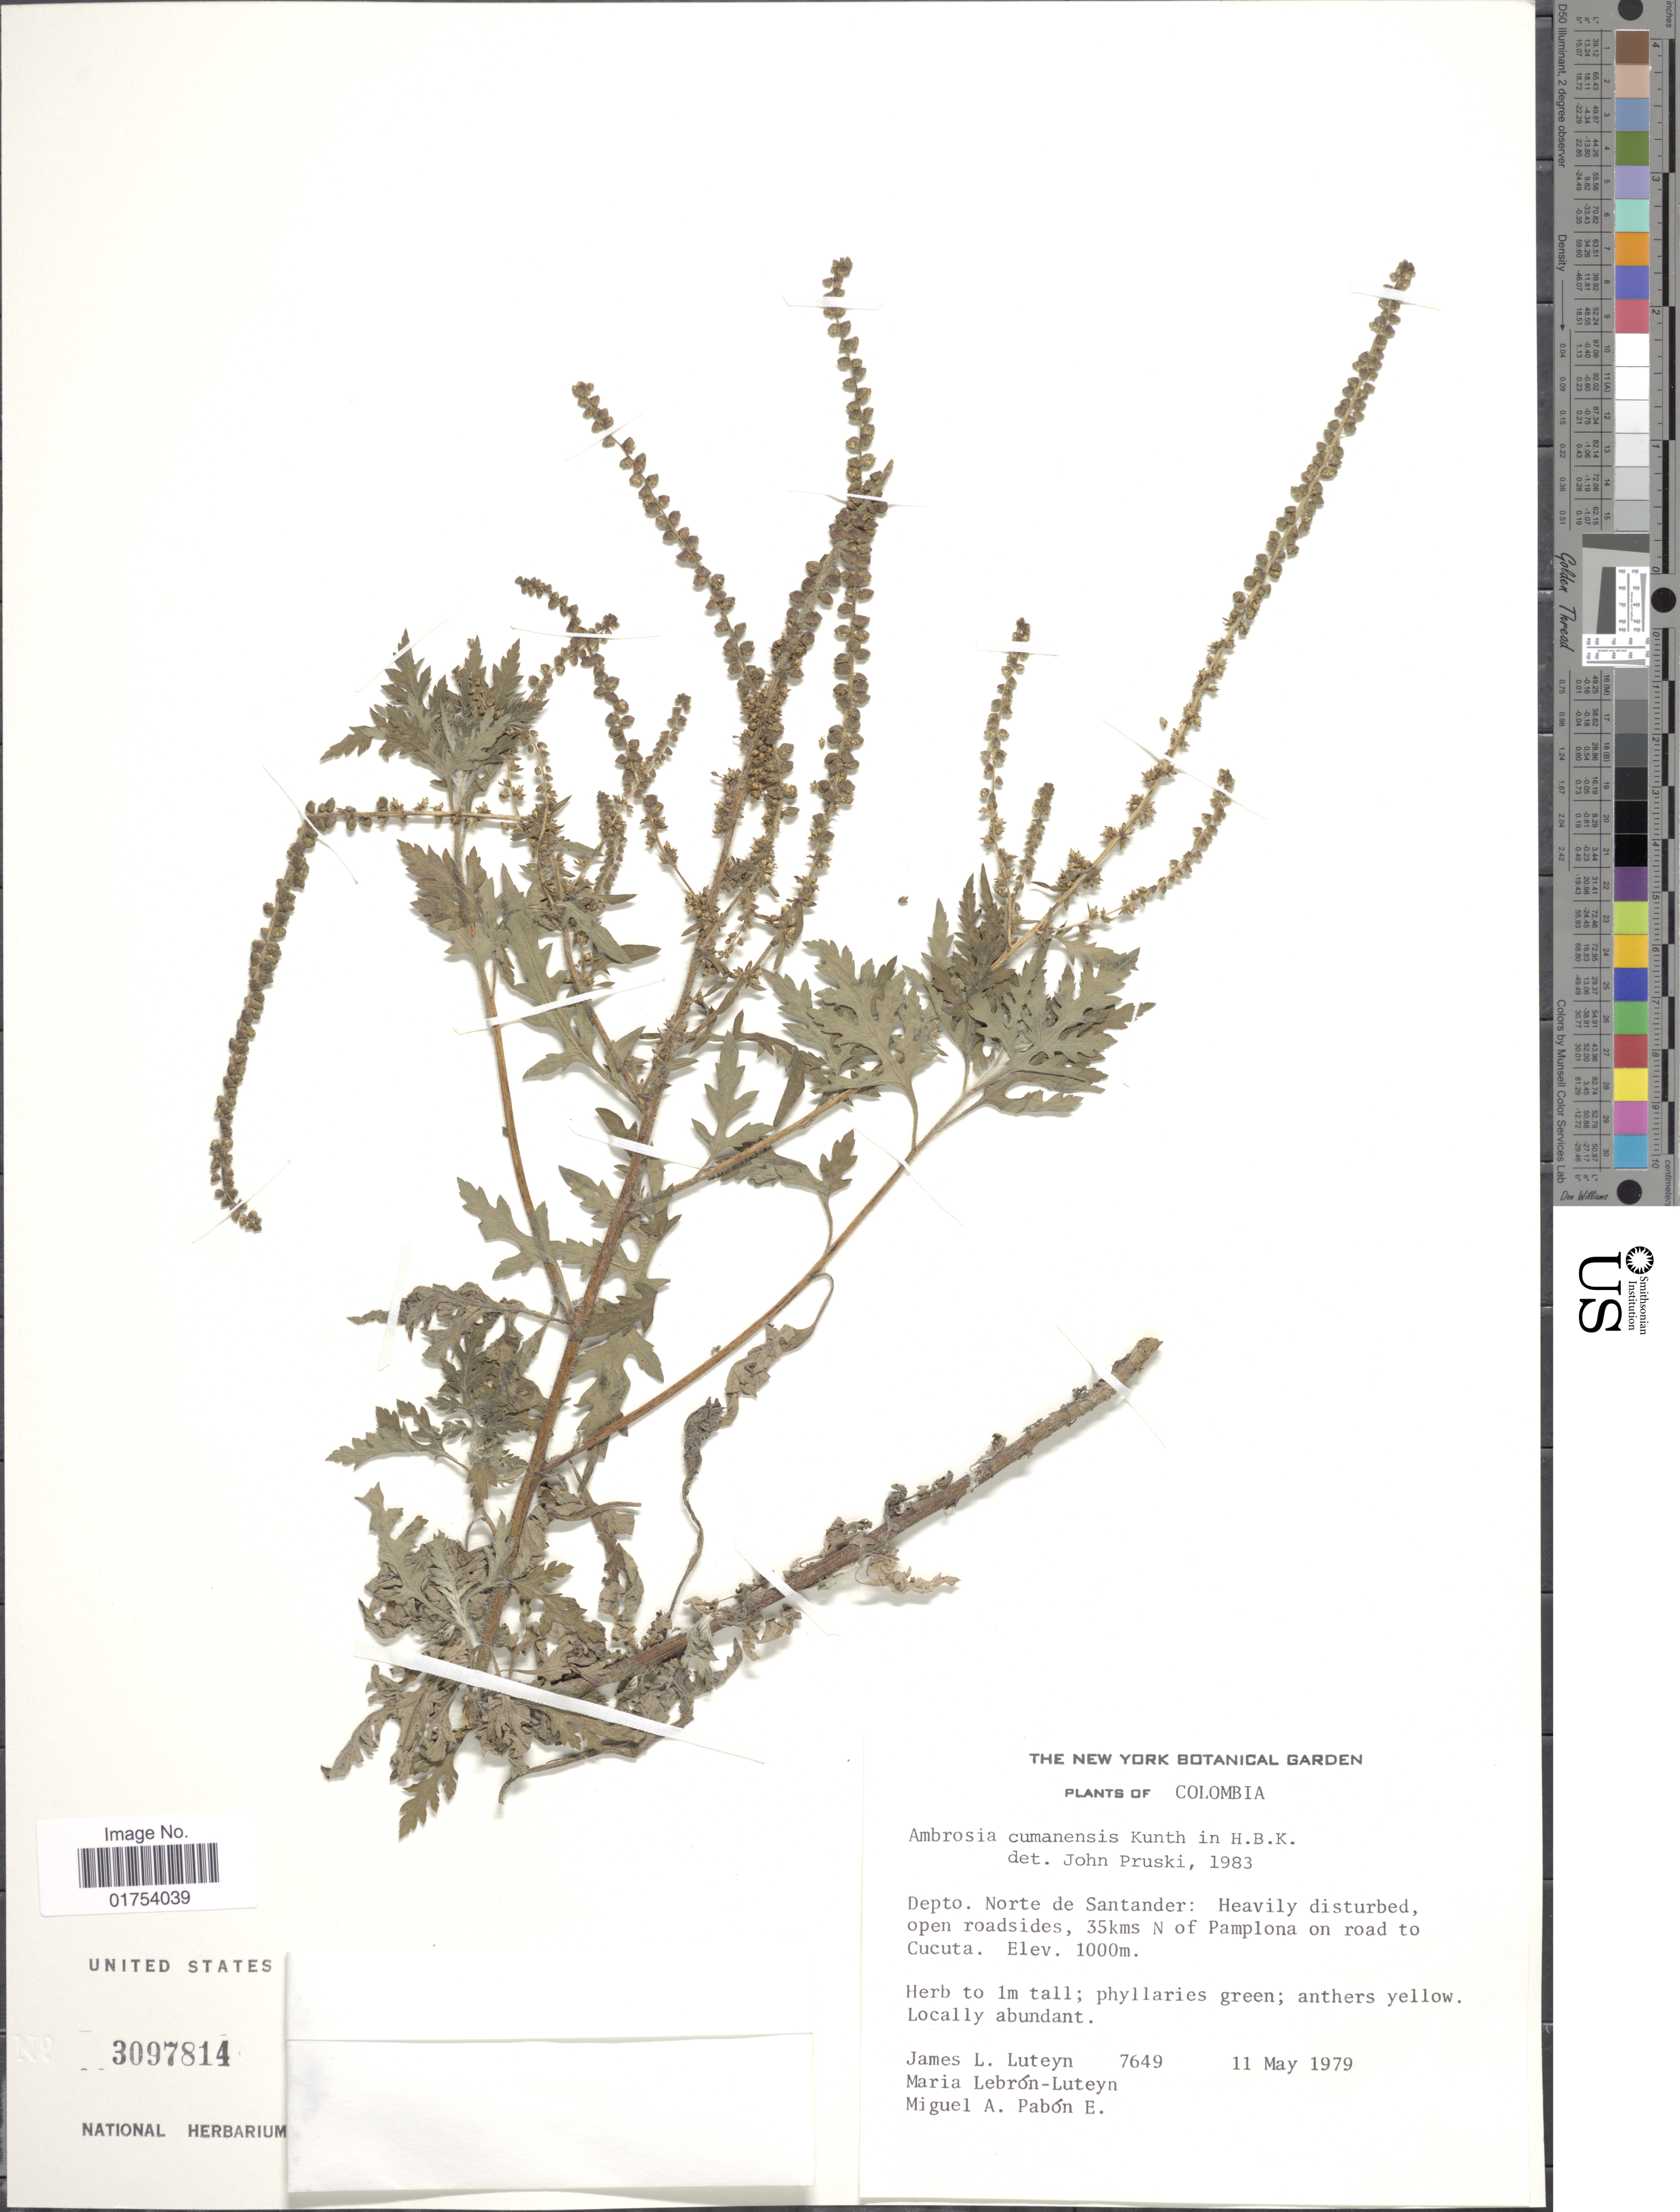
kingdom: Plantae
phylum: Tracheophyta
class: Magnoliopsida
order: Asterales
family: Asteraceae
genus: Ambrosia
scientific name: Ambrosia peruviana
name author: Willd.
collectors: J. L. Luteyn, M. L. Lebrón-Luteyn & M. A. Pabon E.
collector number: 7649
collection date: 1979-05-11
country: Colombia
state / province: Norte de Santander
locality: Heavily disturbed, open roadsides, 35 kms N of Pamplona on road to Cucuta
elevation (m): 1000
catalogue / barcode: US 3097814